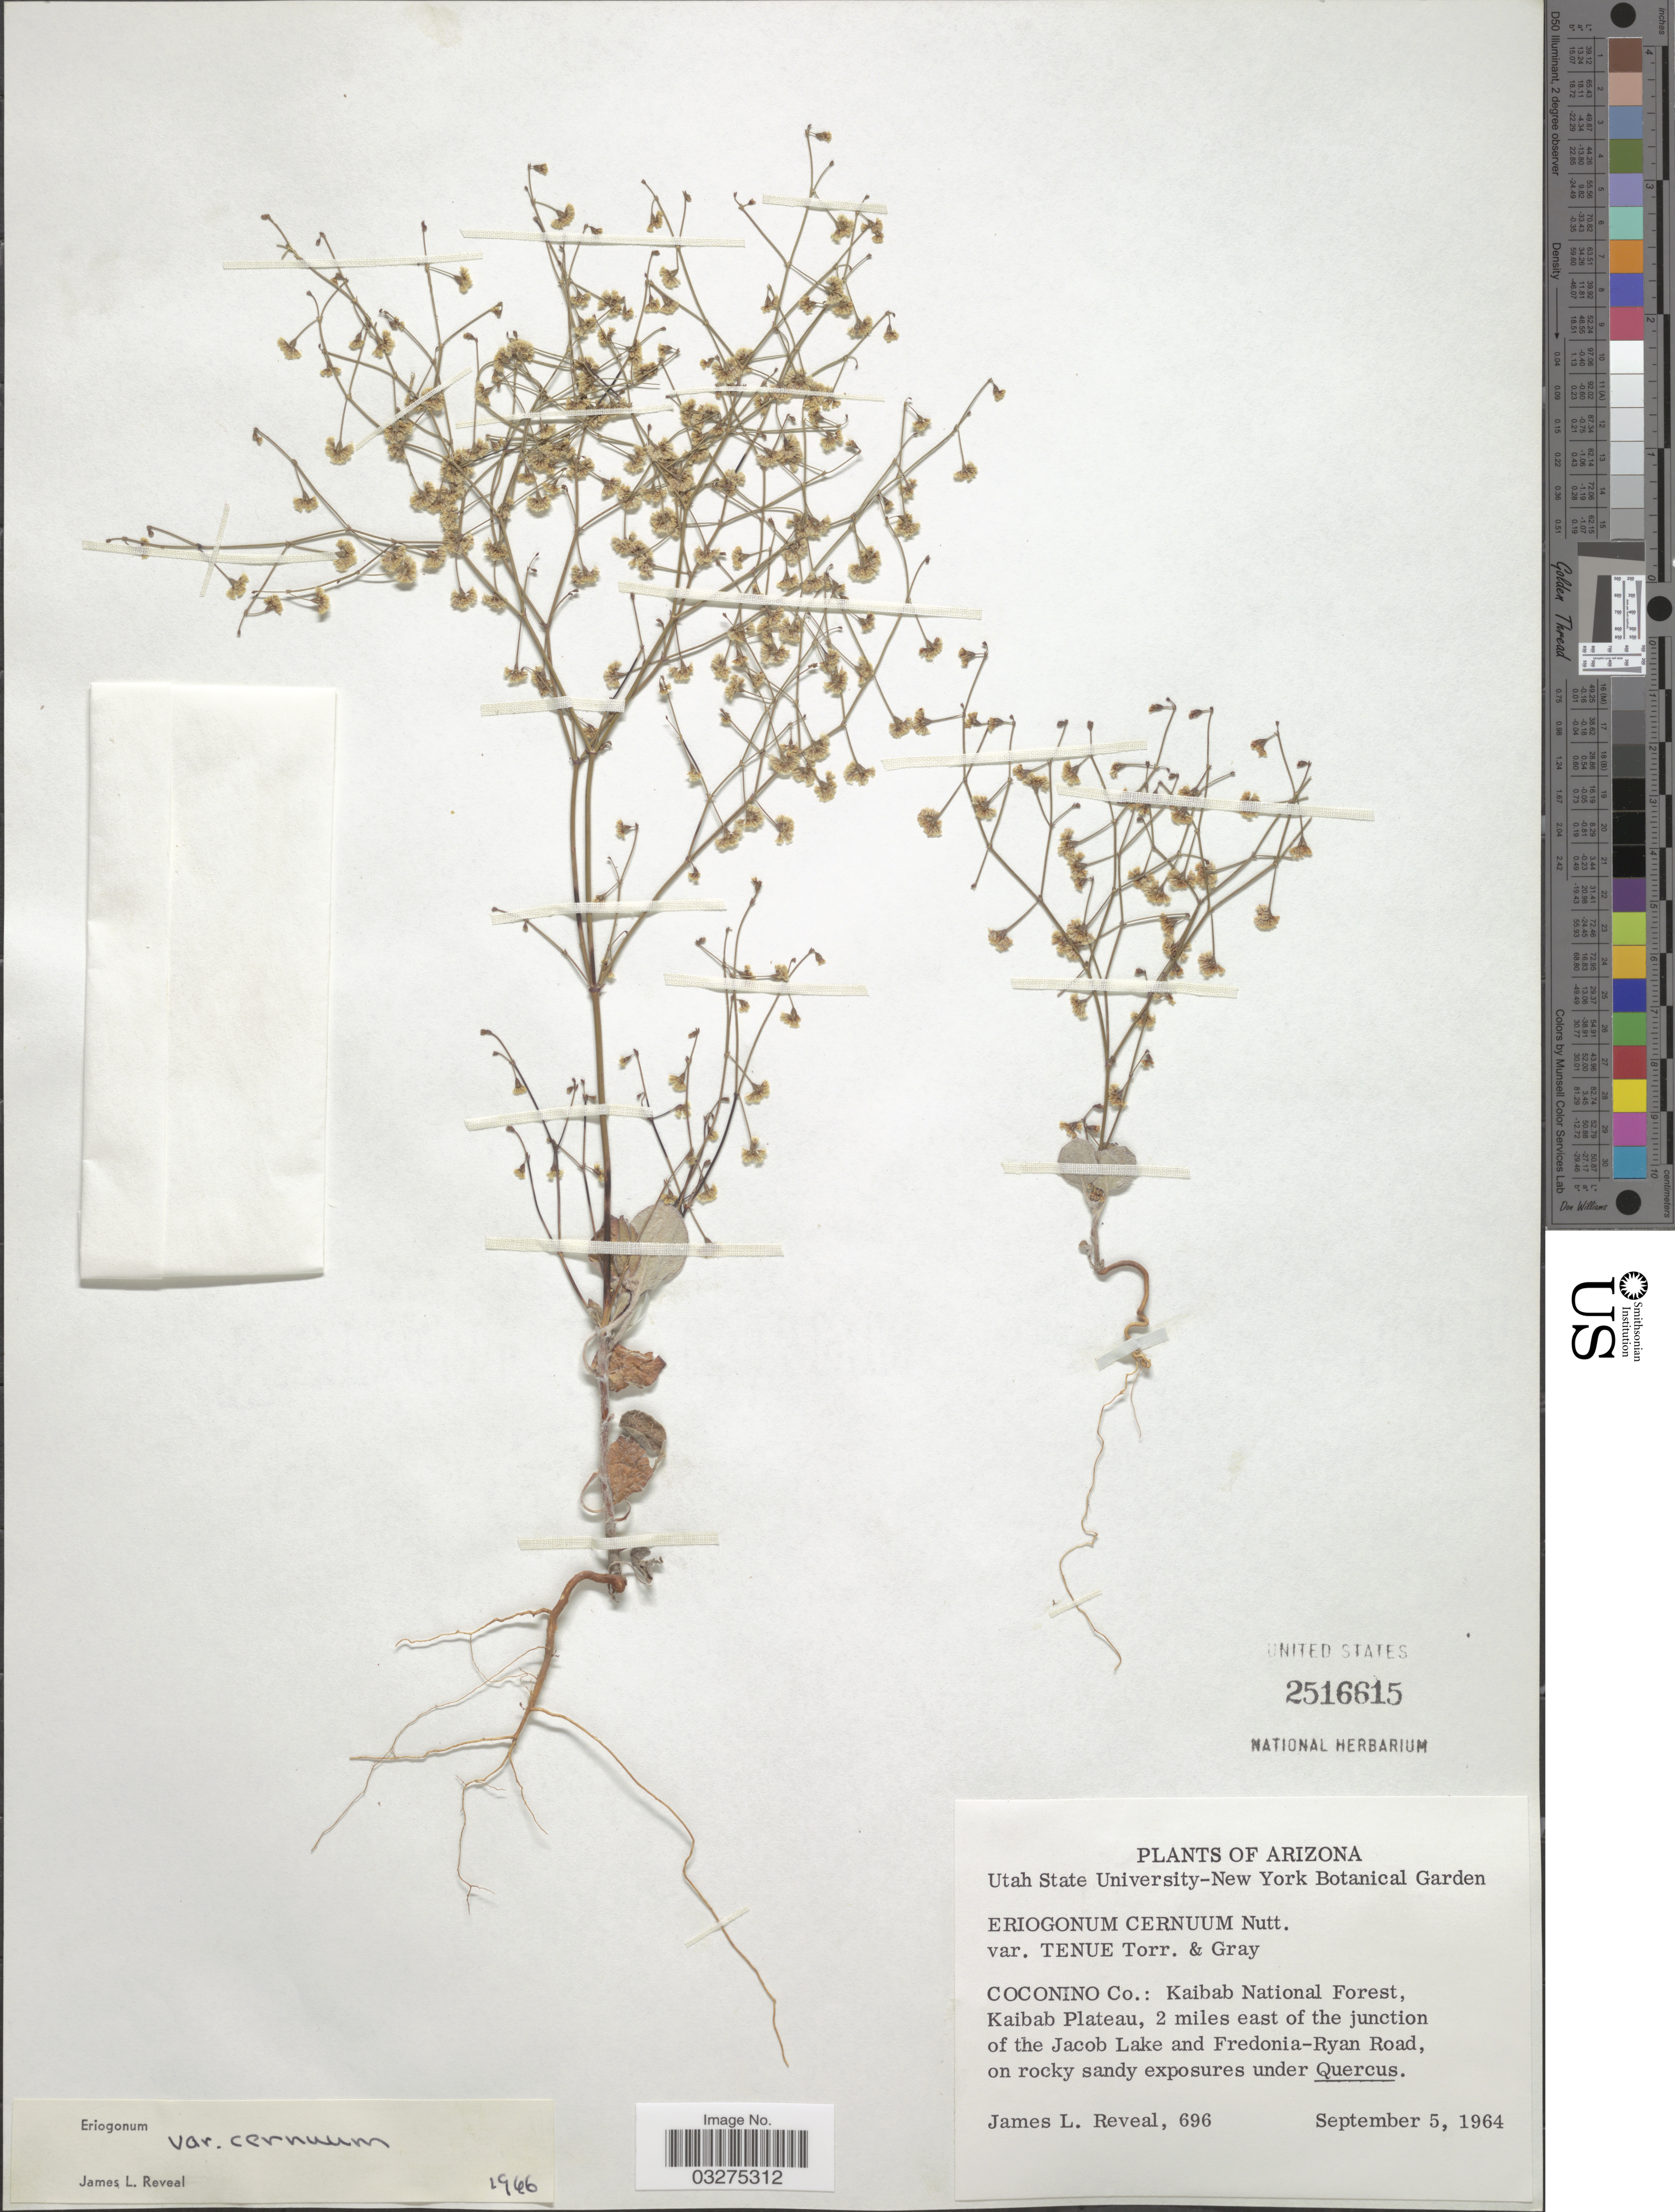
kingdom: Plantae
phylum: Tracheophyta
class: Magnoliopsida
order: Caryophyllales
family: Polygonaceae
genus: Eriogonum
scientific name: Eriogonum cernuum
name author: Nutt.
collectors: J. L. Reveal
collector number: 696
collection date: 1964-09-05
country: United States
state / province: Arizona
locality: Coconino Co.: Kaibab National Forest, Kaibab Plateau, 2 miles east of the junction of the Jacob Lake and Fredonia-Ryan Road, on rocky sandy exposures under Quercus.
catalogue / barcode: US 2516615